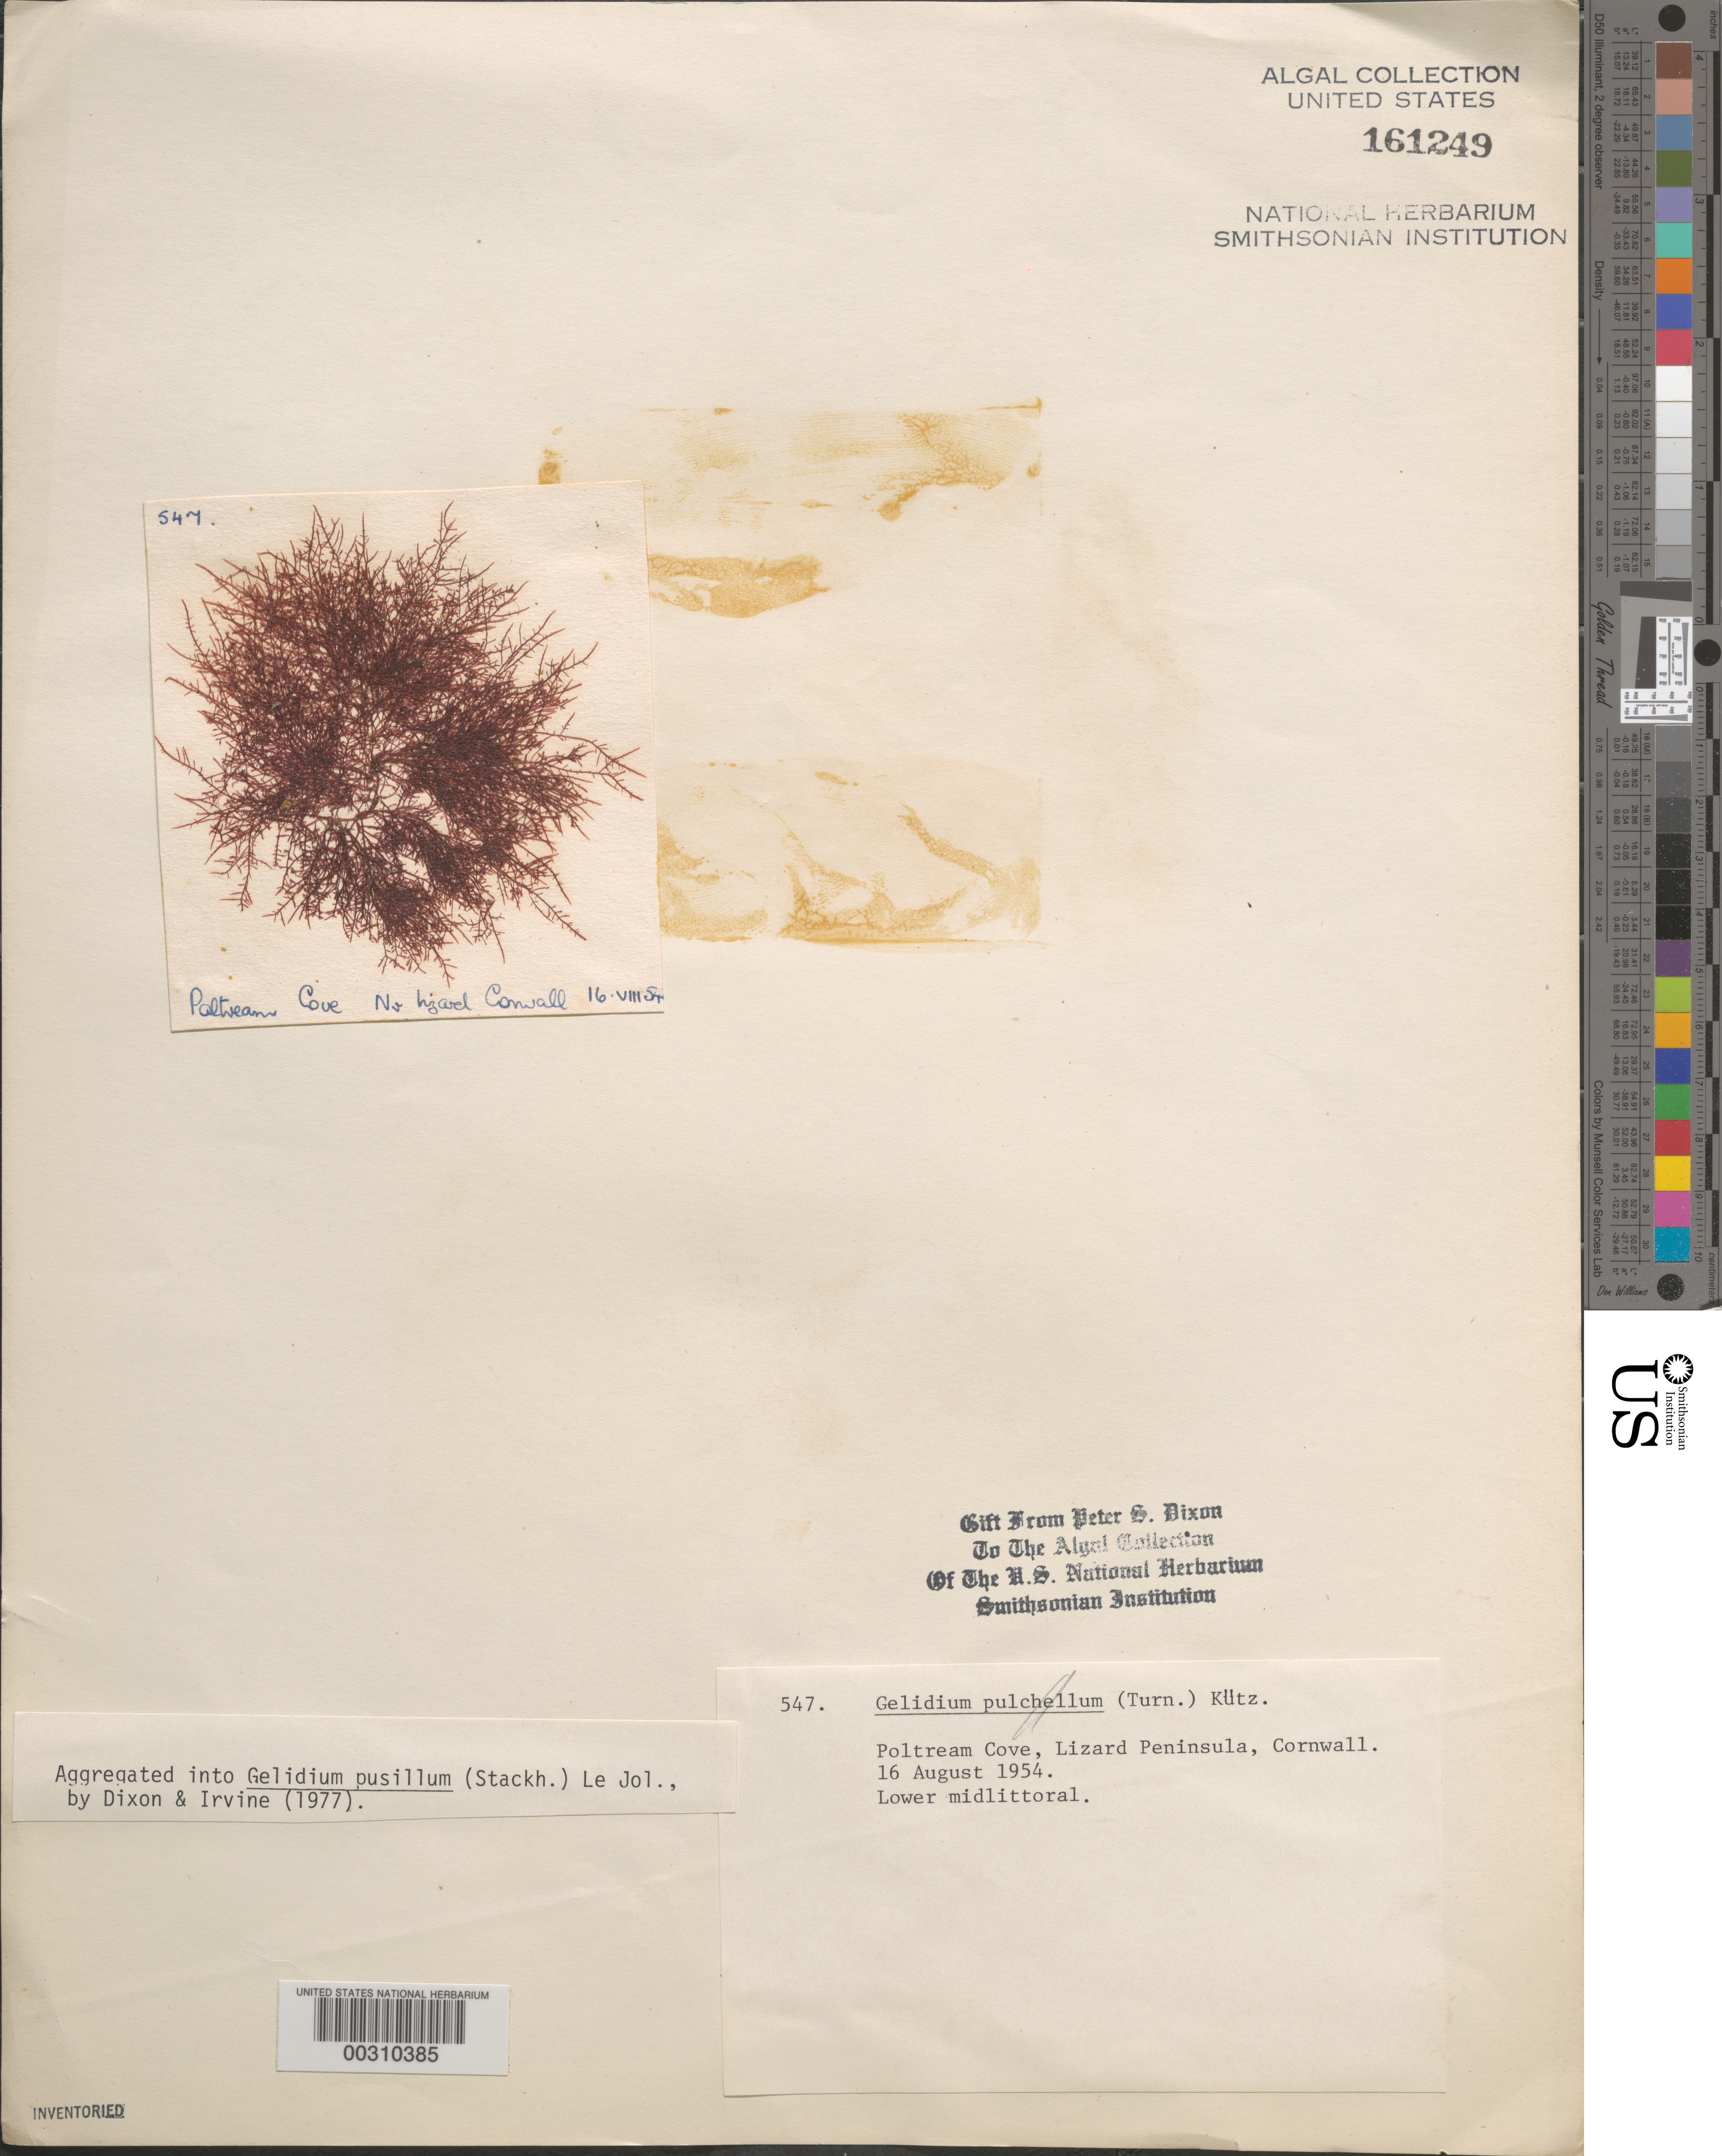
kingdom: Plantae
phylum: Rhodophyta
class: Florideophyceae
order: Gelidiales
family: Gelidiaceae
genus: Gelidium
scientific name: Gelidium pusillum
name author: (Stackh.) Le Jol.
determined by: Dixon, P. S.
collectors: P. S. Dixon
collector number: PSD 547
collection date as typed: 16 Aug 1954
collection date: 1954-08-16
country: United Kingdom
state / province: England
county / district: Cornwall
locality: Poltream Cove, Lizard Peninsula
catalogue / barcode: US 161249